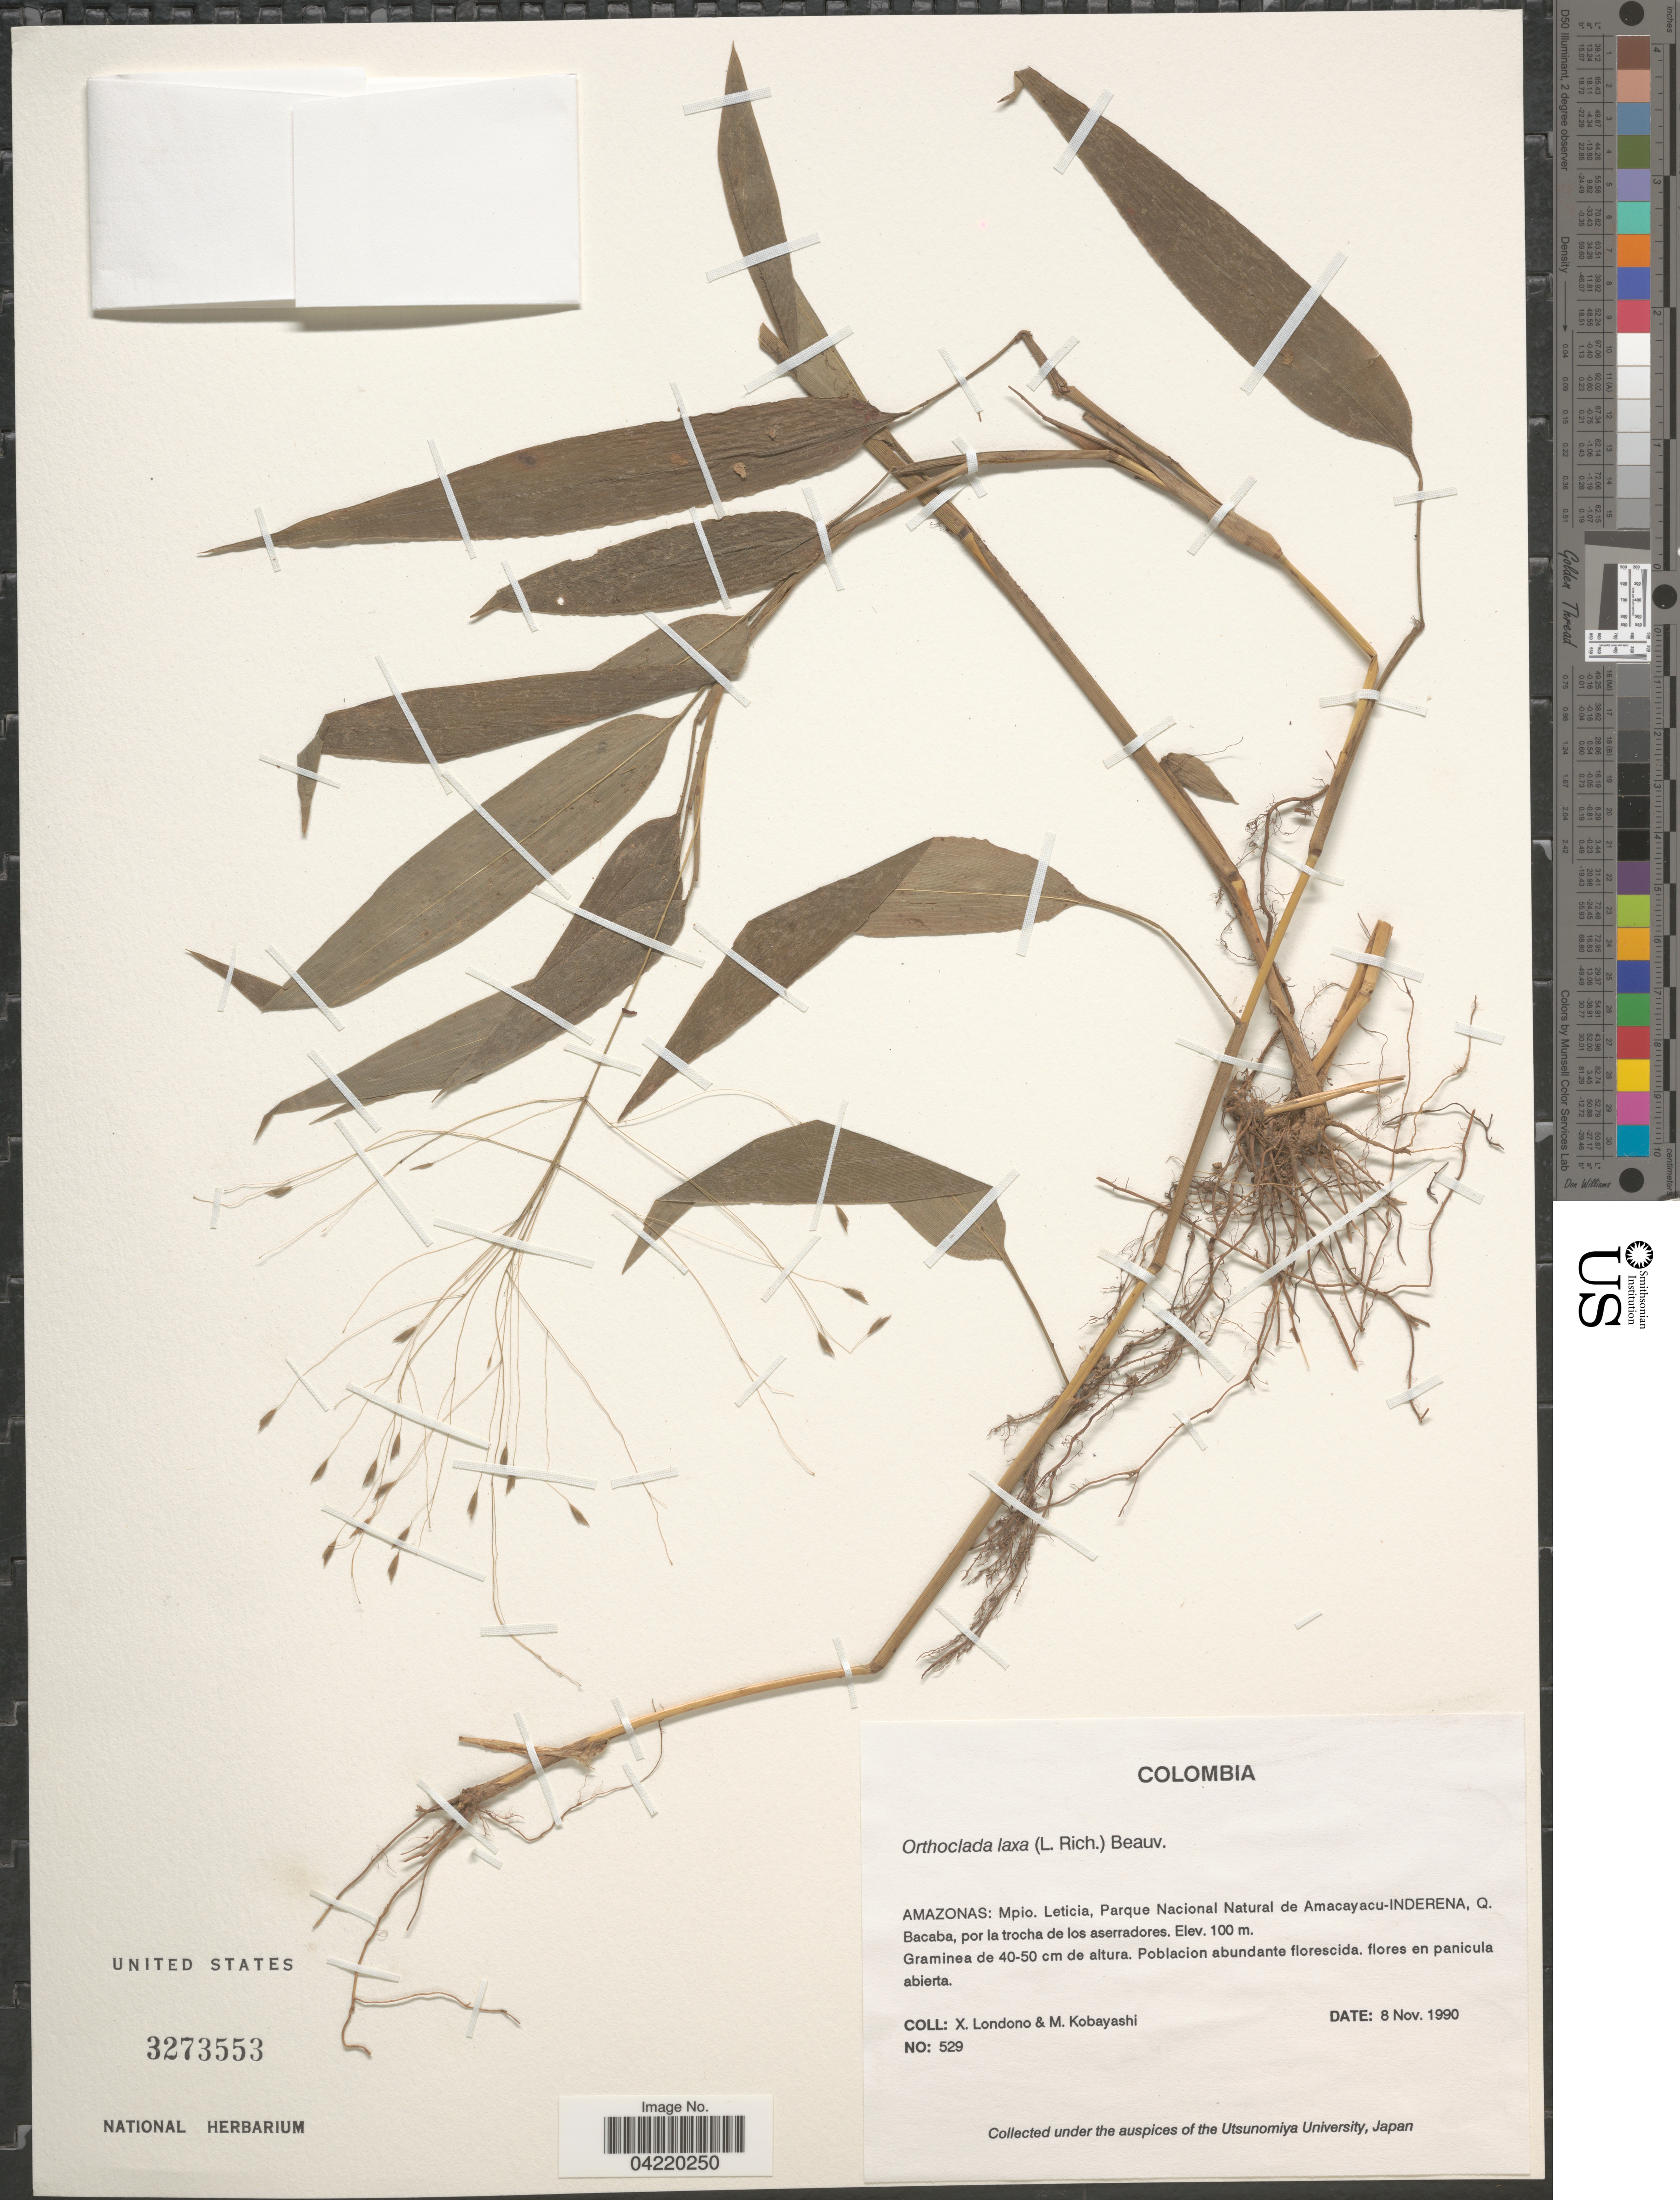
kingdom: Plantae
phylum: Tracheophyta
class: Liliopsida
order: Poales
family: Poaceae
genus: Orthoclada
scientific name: Orthoclada laxa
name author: P. Beauv.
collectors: X. Londoño & M. Kobayashi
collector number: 529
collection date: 1990-11-08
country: Colombia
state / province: Amazônas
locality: Mpio. Leticia, Parque Nacional Natural de Amacayacu-Inderena, Q. Bacaba, por la trocha de los aserradores.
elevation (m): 100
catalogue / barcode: US 3273553